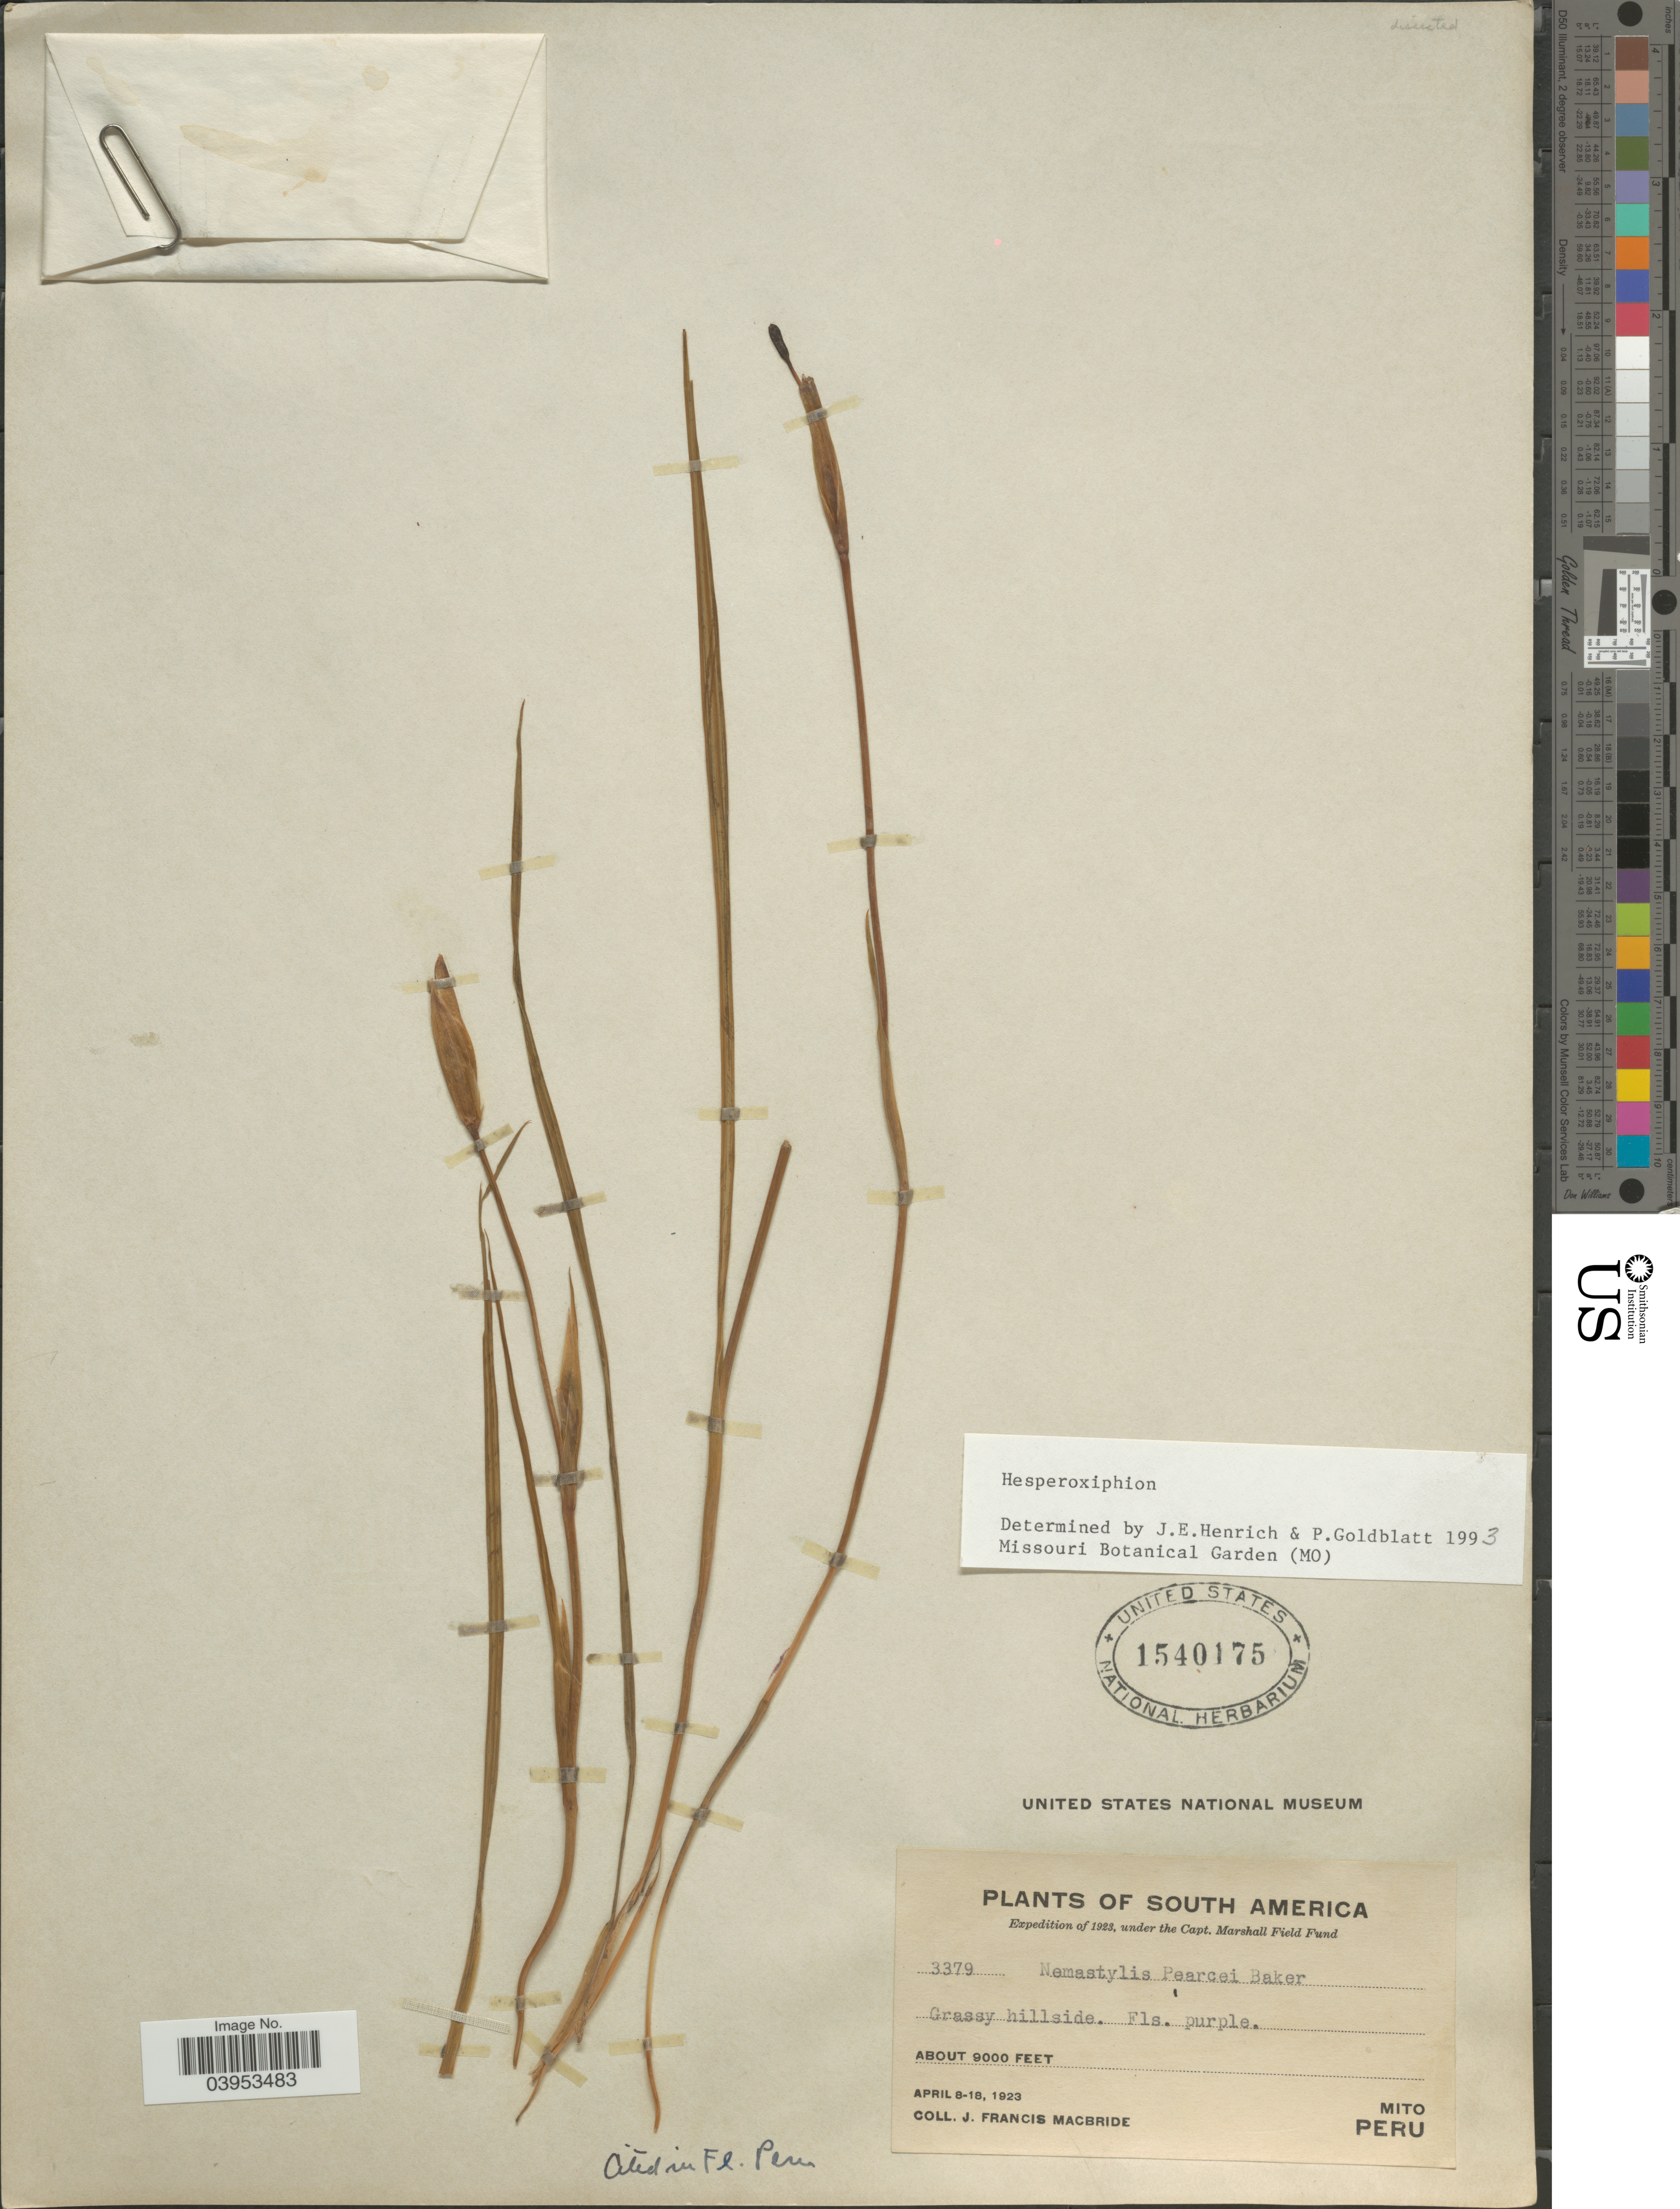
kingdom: Plantae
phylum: Tracheophyta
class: Liliopsida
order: Asparagales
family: Iridaceae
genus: Hesperoxiphion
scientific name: Hesperoxiphion sp.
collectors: J. F. Macbride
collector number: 3379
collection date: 1923-04-08/1923-04-18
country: Peru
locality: Mito.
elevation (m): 2743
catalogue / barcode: US 1540175